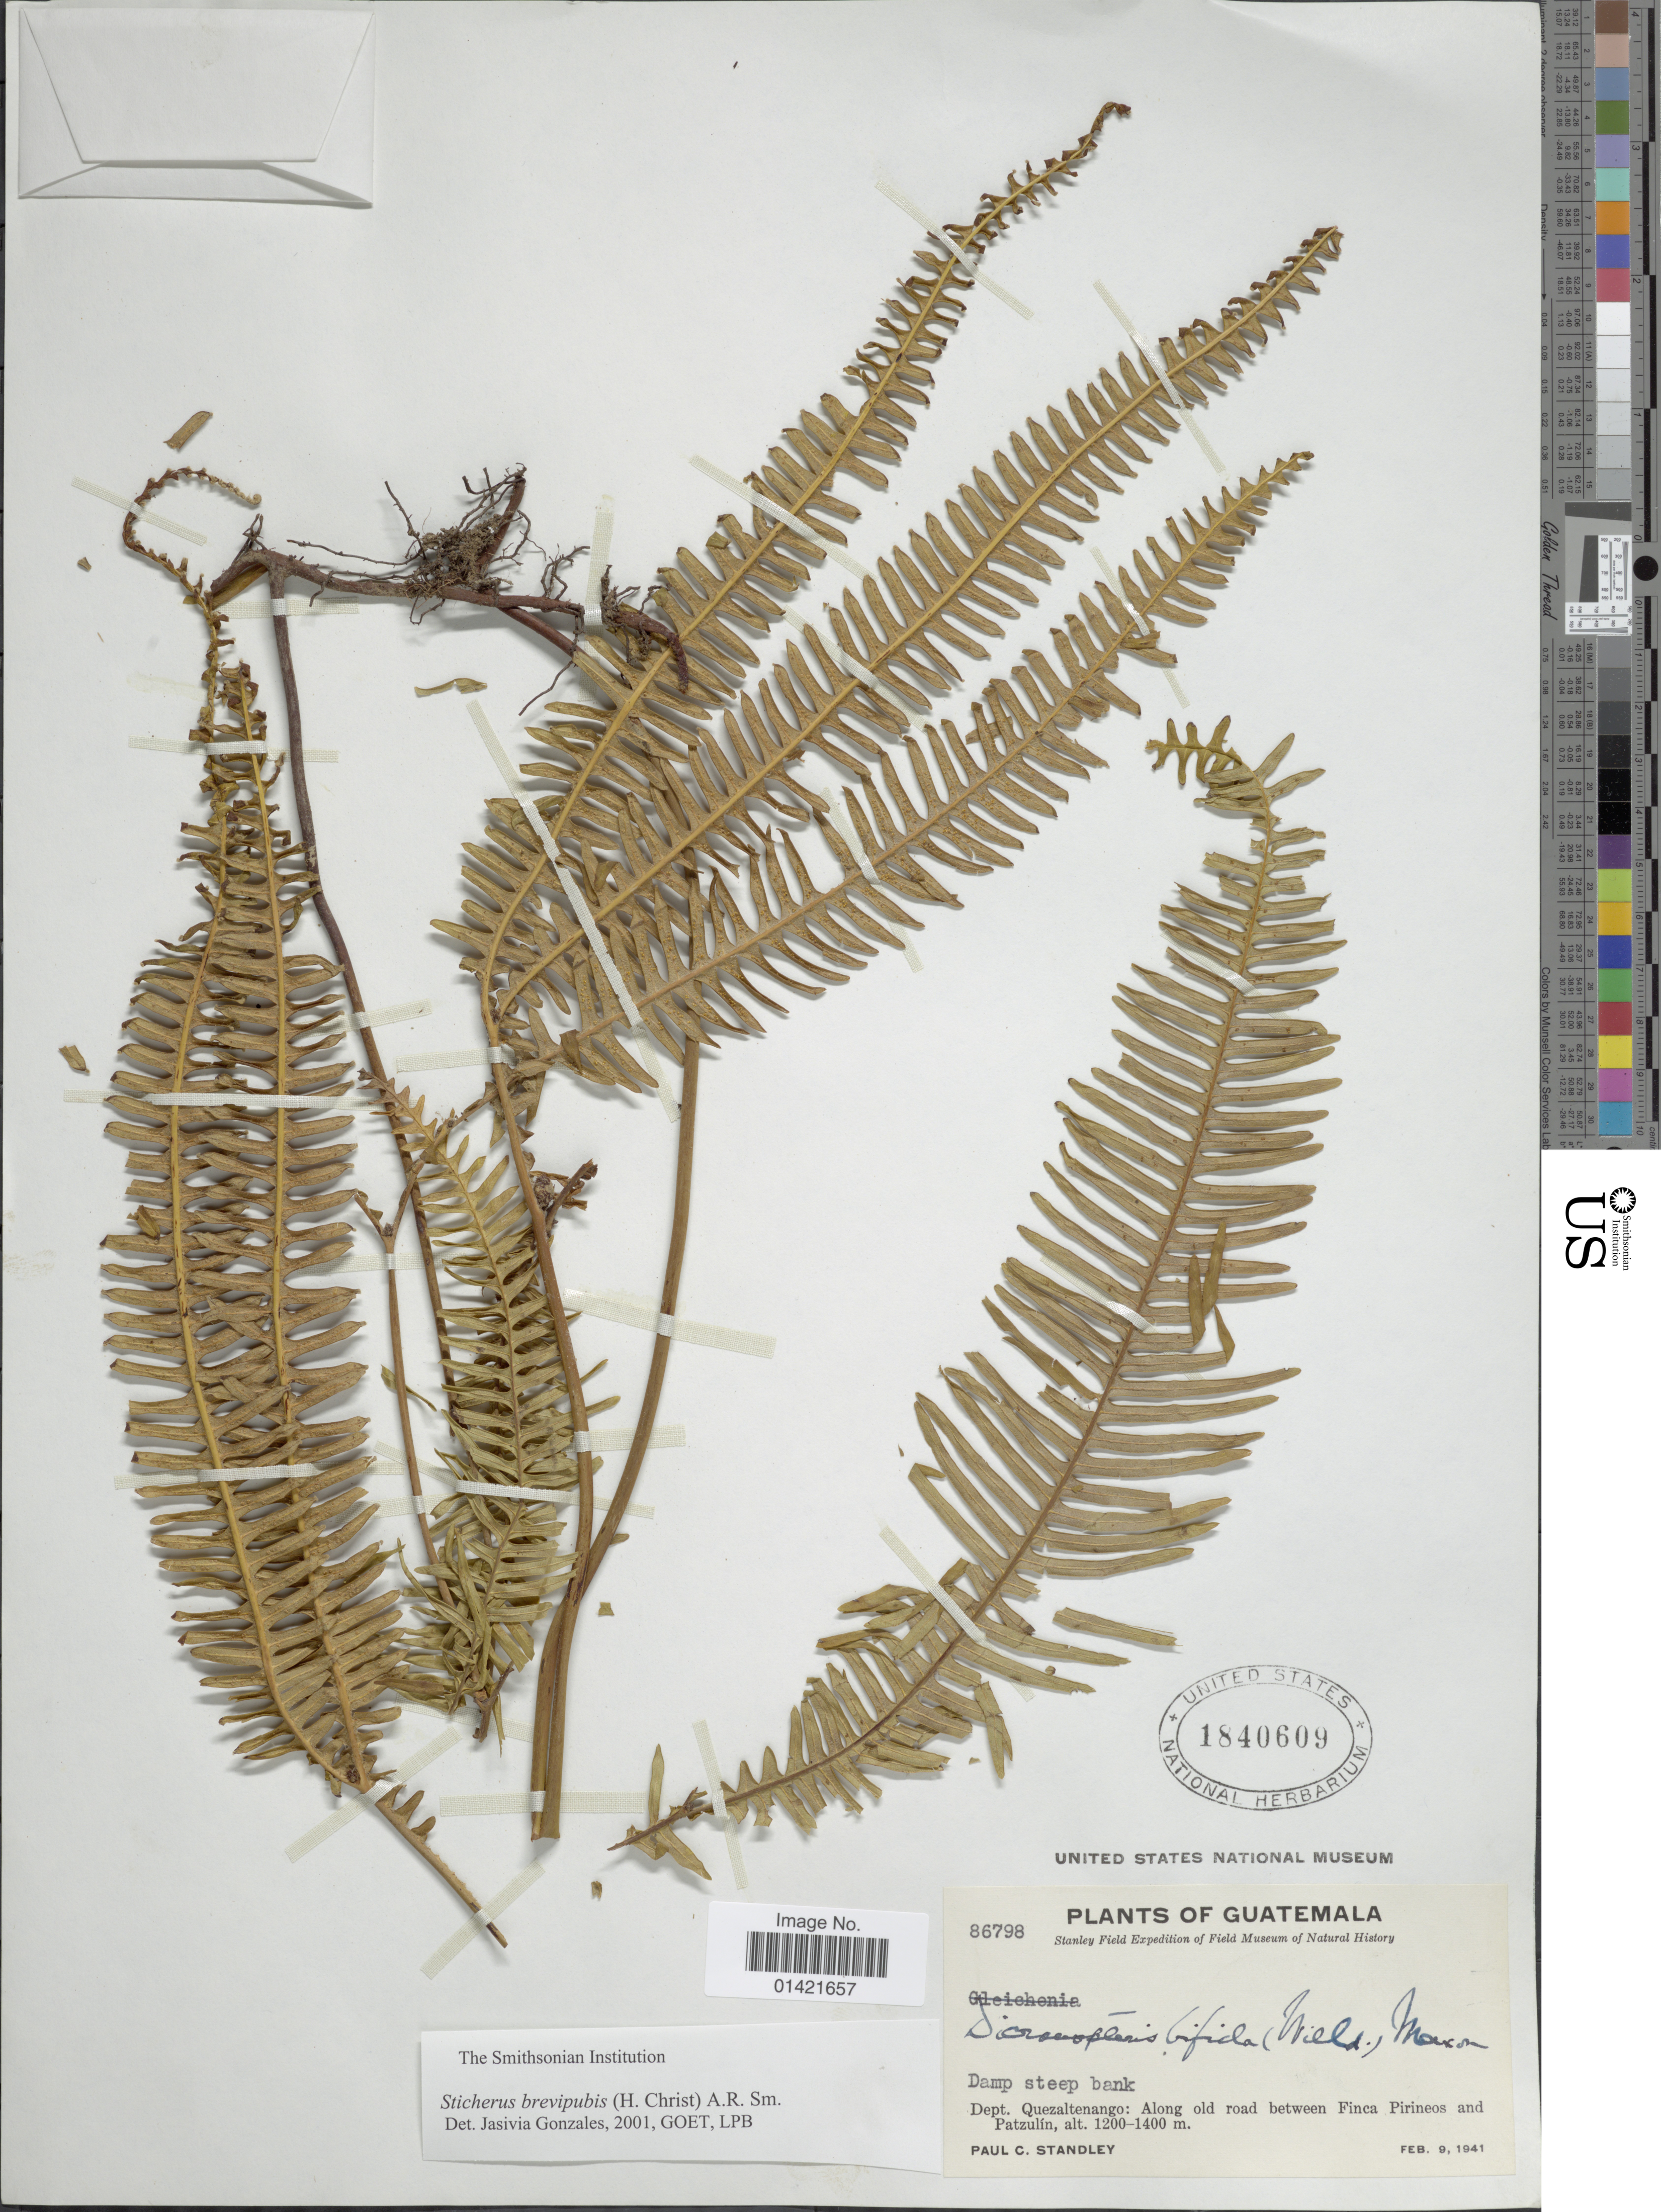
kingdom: Plantae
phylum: Tracheophyta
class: Polypodiopsida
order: Gleicheniales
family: Gleicheniaceae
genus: Sticherus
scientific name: Sticherus fulvus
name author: (Desv.) Ching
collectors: P. C. Standley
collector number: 86798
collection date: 1941-02-09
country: Guatemala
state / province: Quetzaltenango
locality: Along old road between Finca Pirineos and Patzulin.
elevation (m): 1200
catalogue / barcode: US 1840609